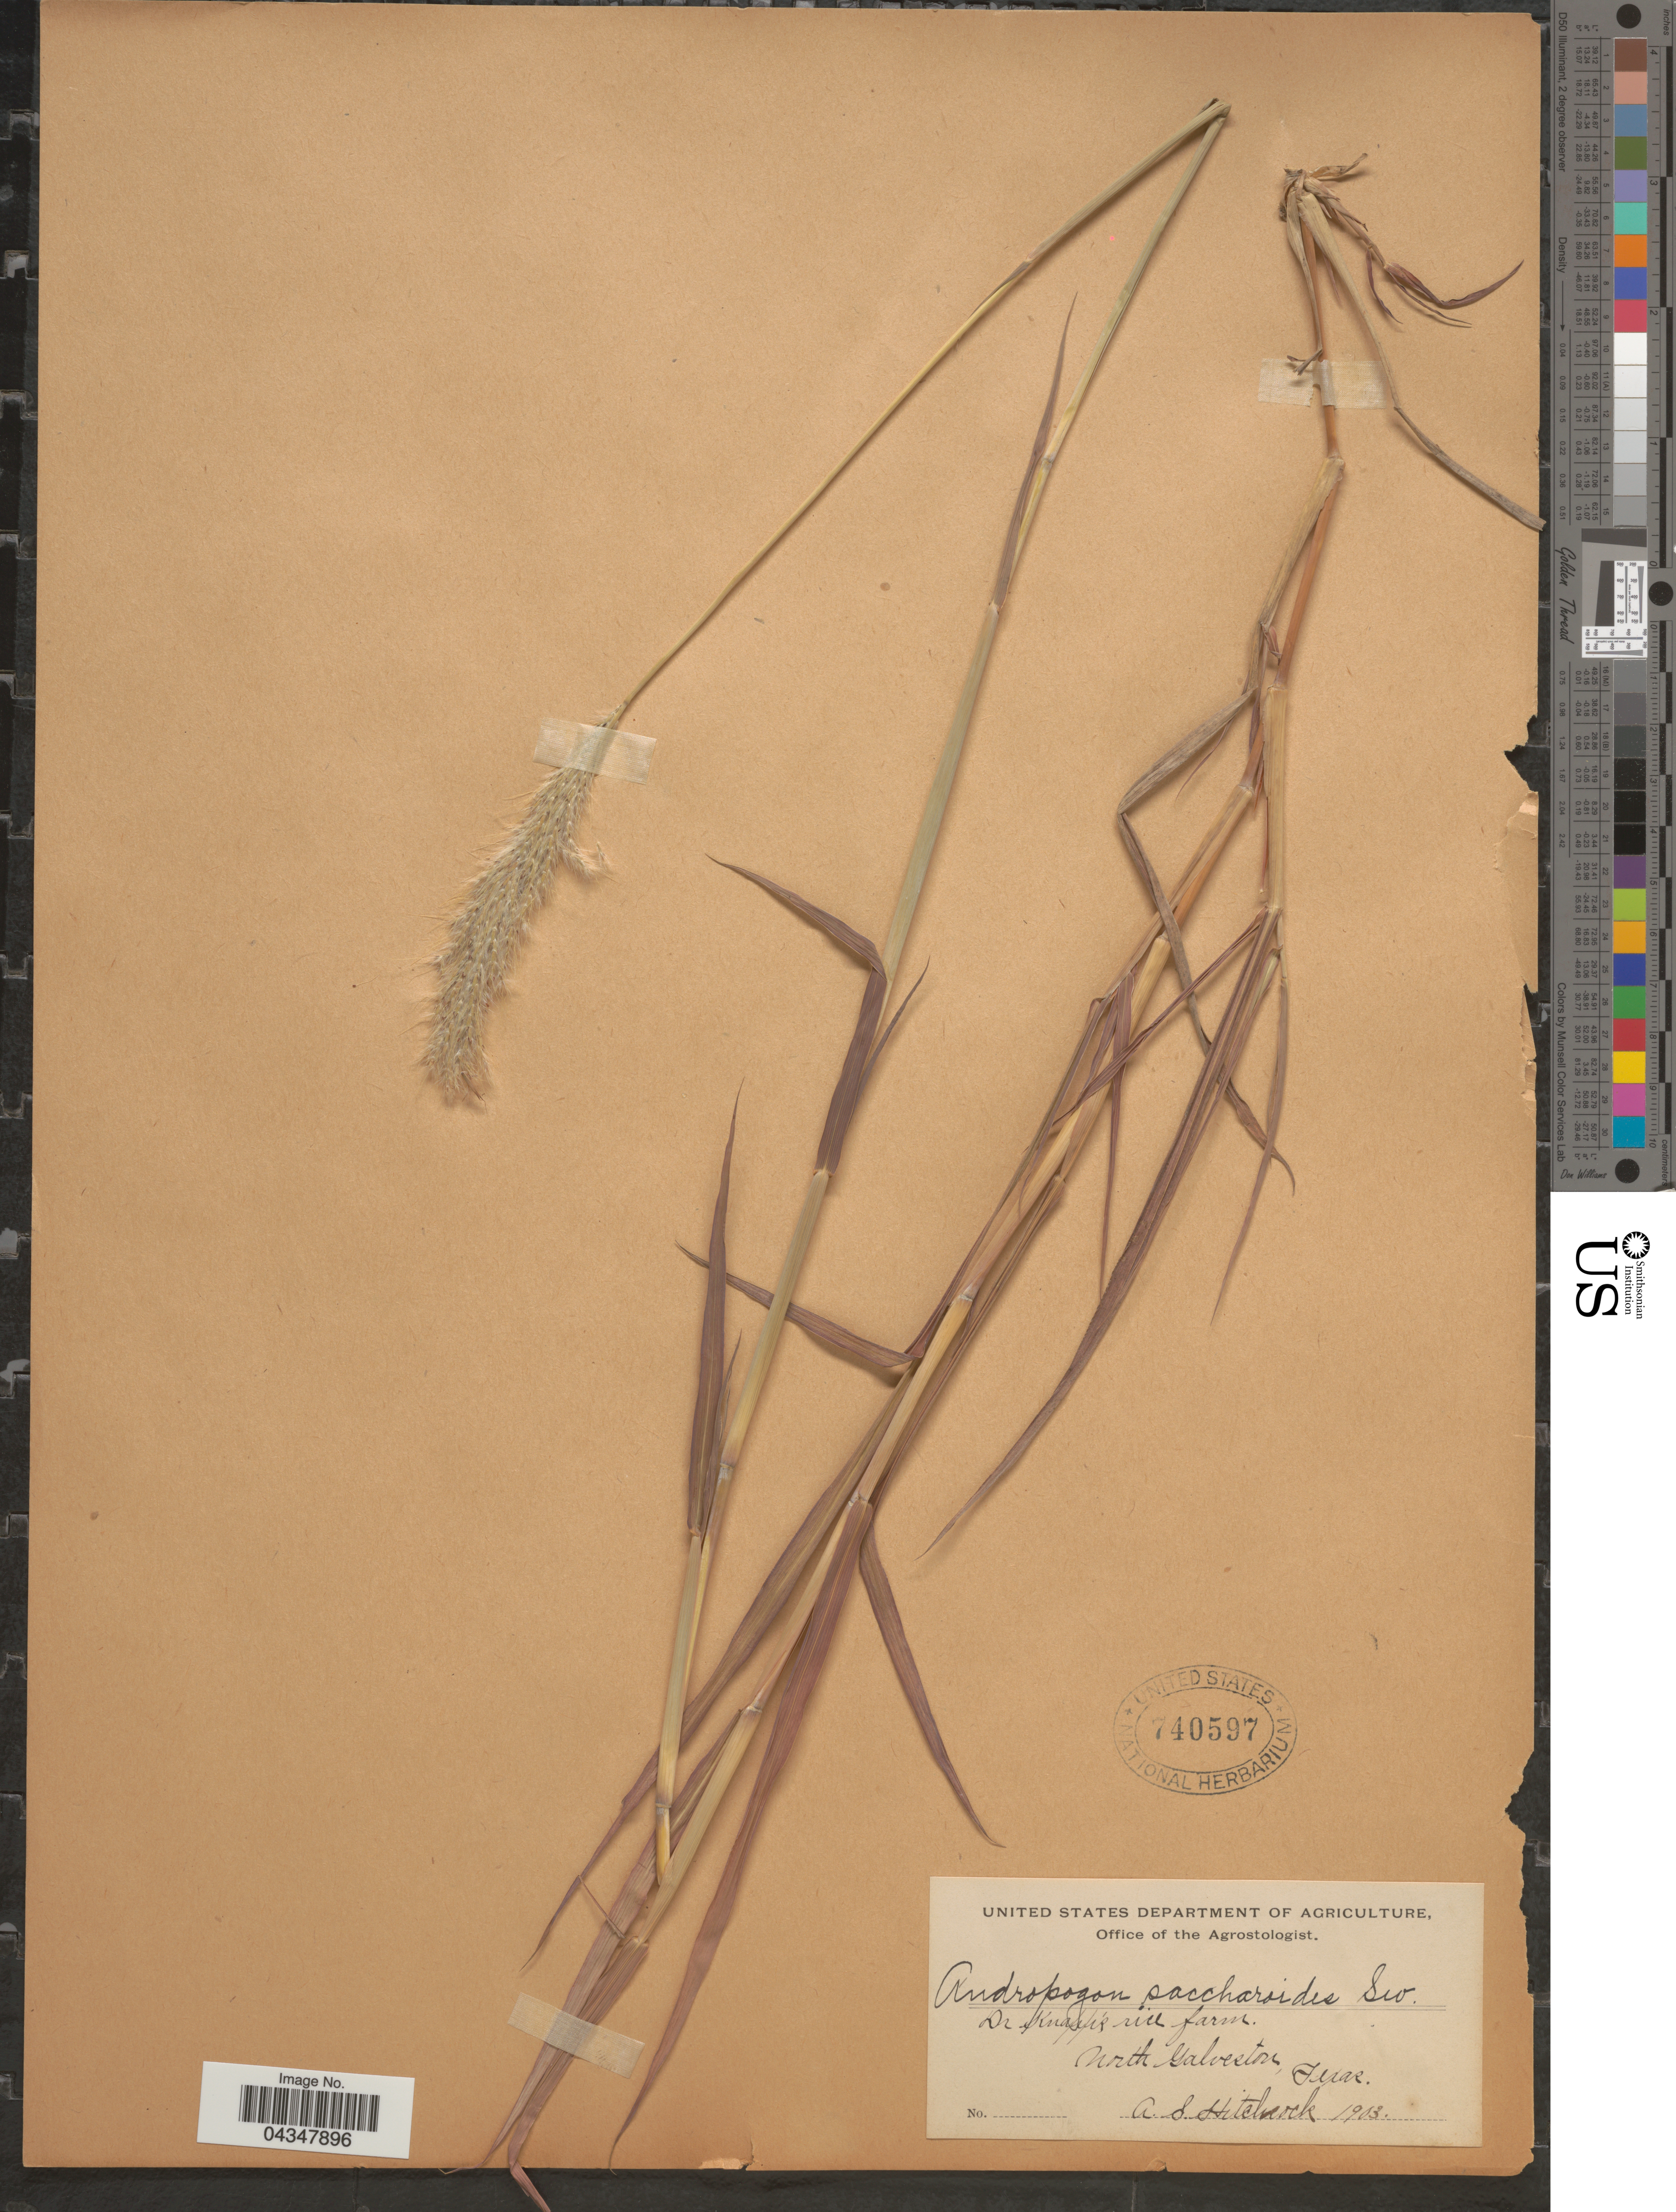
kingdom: Plantae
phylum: Tracheophyta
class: Liliopsida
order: Poales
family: Poaceae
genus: Bothriochloa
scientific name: Bothriochloa saccharoides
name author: (Sw.) Rydb.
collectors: A. S. Hitchcock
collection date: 1903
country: United States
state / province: Texas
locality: North Galveston.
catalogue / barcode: US 740597